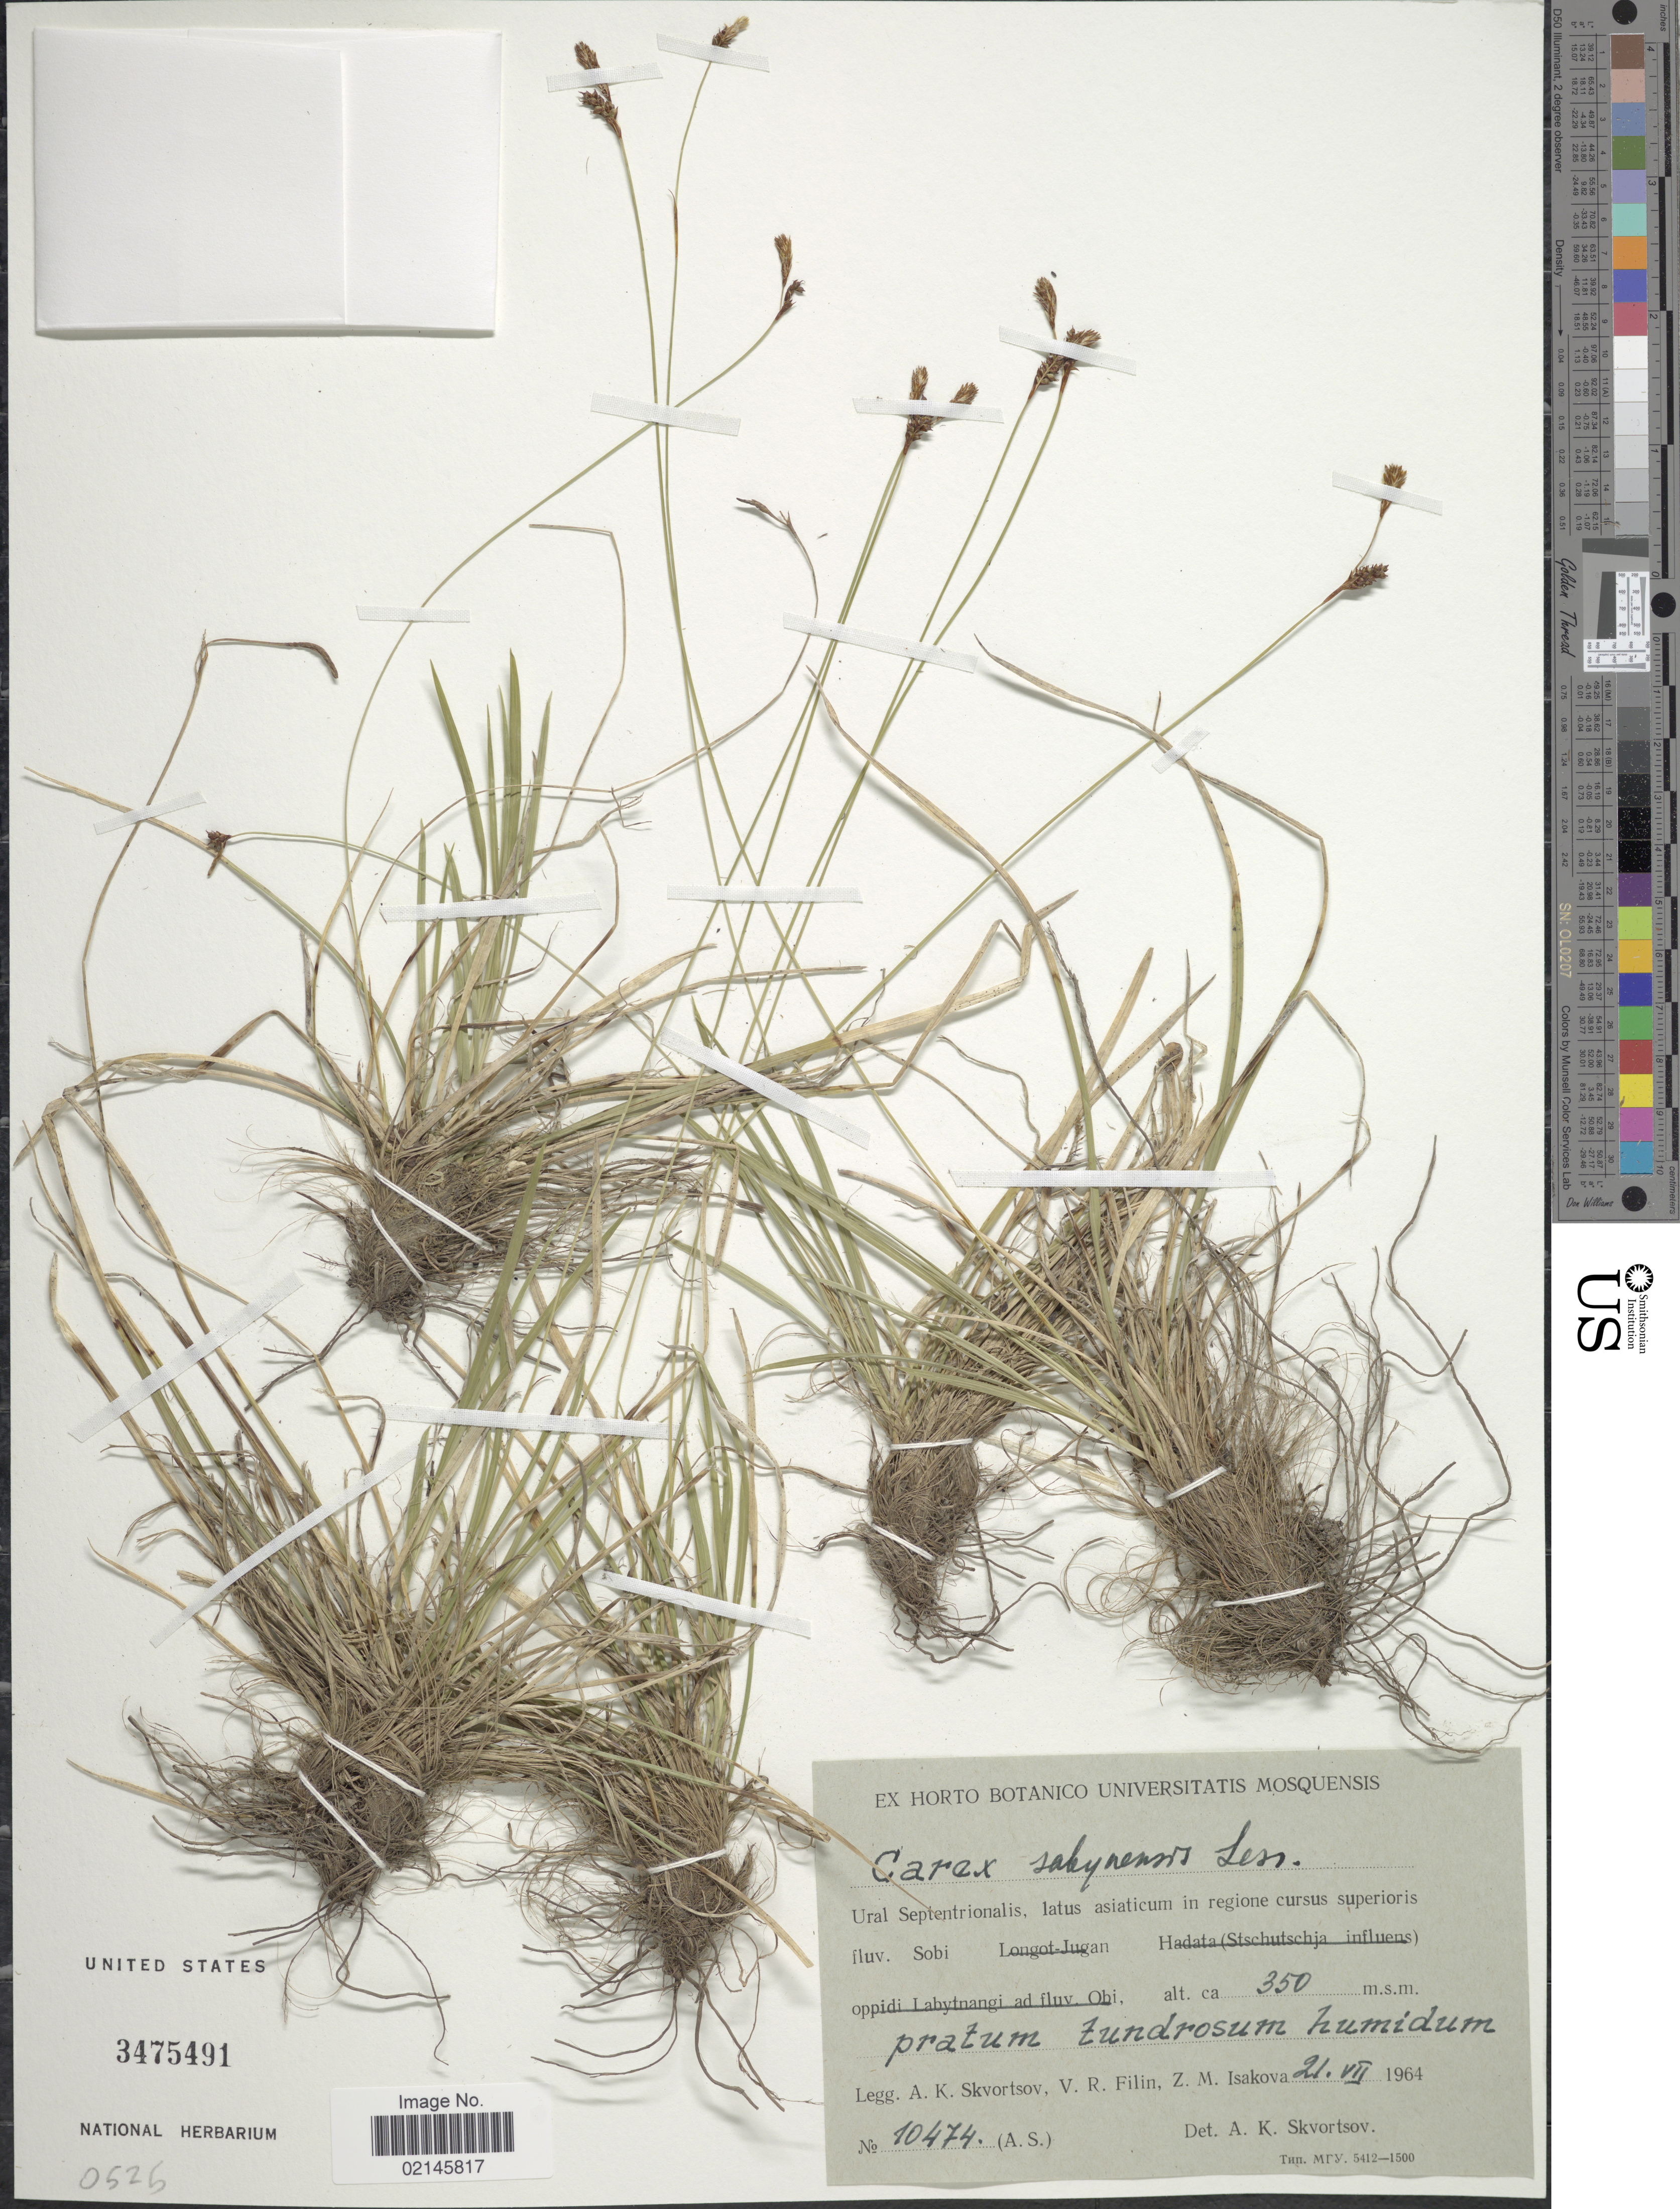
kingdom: Plantae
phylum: Tracheophyta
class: Liliopsida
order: Poales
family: Cyperaceae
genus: Carex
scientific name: Carex sabynensis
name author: Less. ex Kunth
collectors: A. K. Skvortsov, V. Filin & Z. Isakova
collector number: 10474 (A.S.)?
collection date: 1964-07-21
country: Russian Federation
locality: Ural Septentrionalis. latus asiaticum in regione cursus superioris fluv. Sobi.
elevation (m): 350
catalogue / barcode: US 3475491